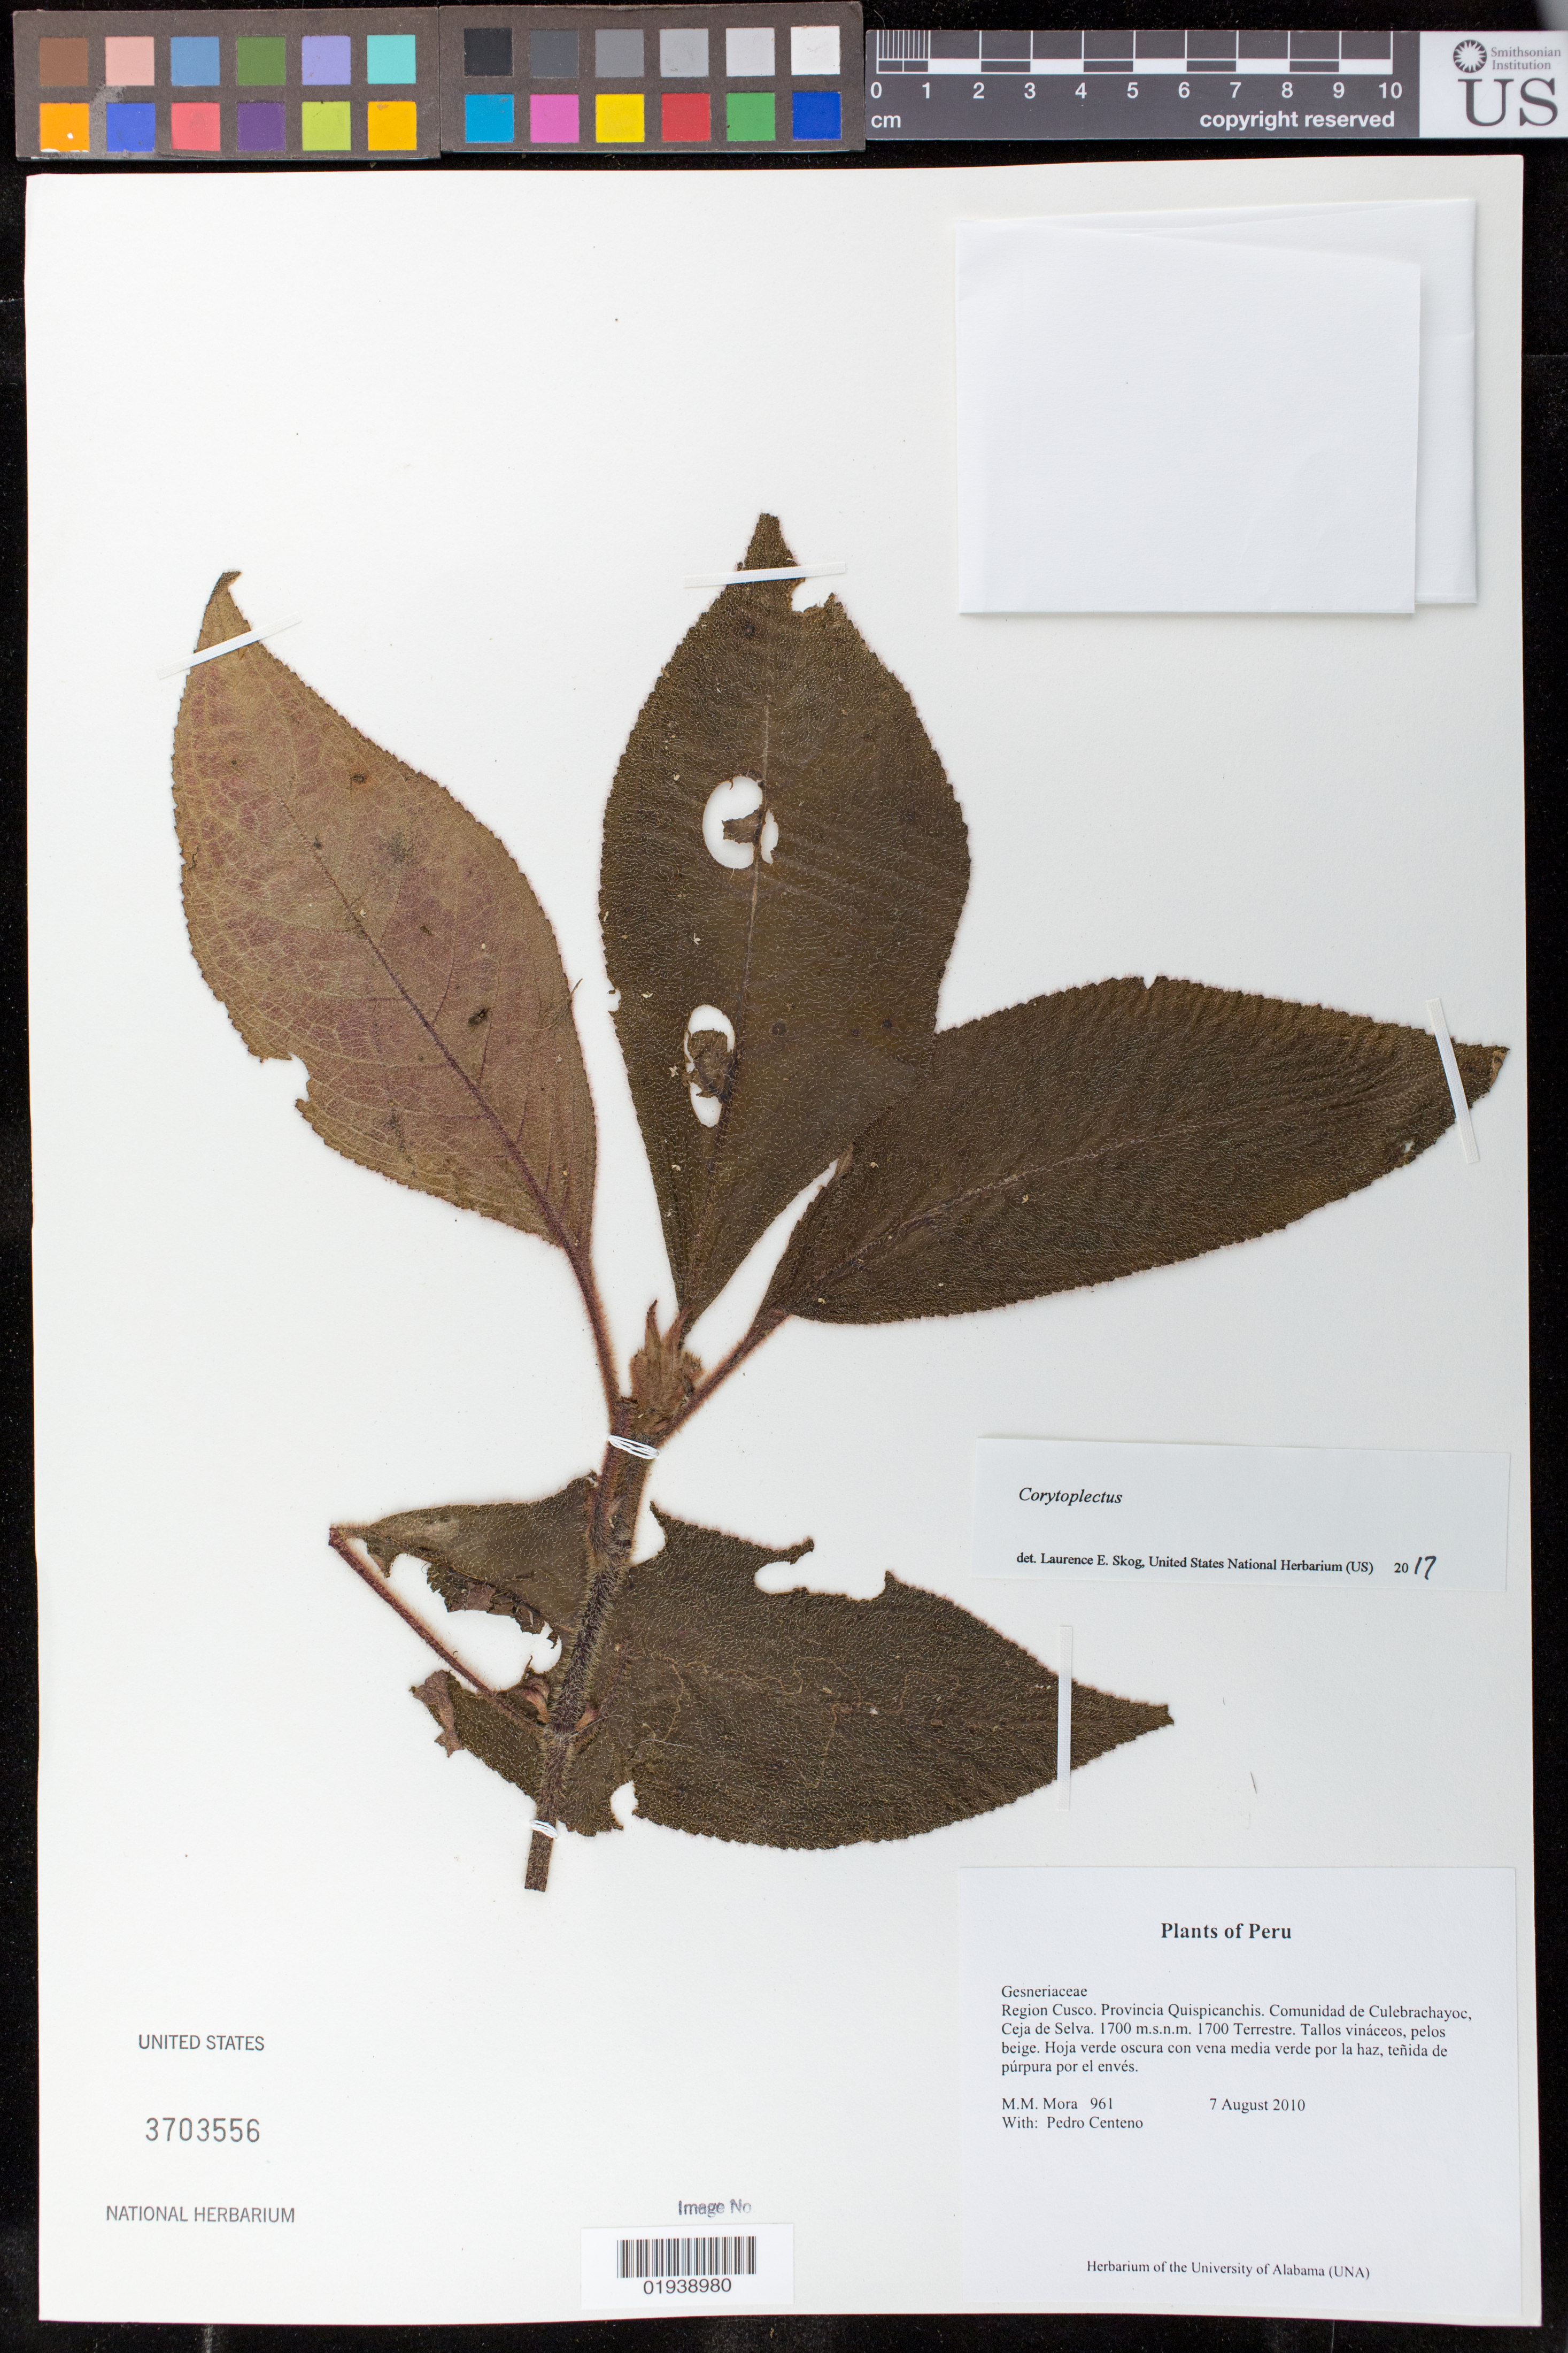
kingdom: Plantae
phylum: Tracheophyta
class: Magnoliopsida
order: Lamiales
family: Gesneriaceae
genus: Corytoplectus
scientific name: Corytoplectus sp.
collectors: M. M. Mora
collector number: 961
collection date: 2010-08-07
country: Peru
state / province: Cusco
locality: Provincia Quispicanchis. Comunidad de Culebrachayoc, Ceja de Selva.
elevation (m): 1700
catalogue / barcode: US 3703556